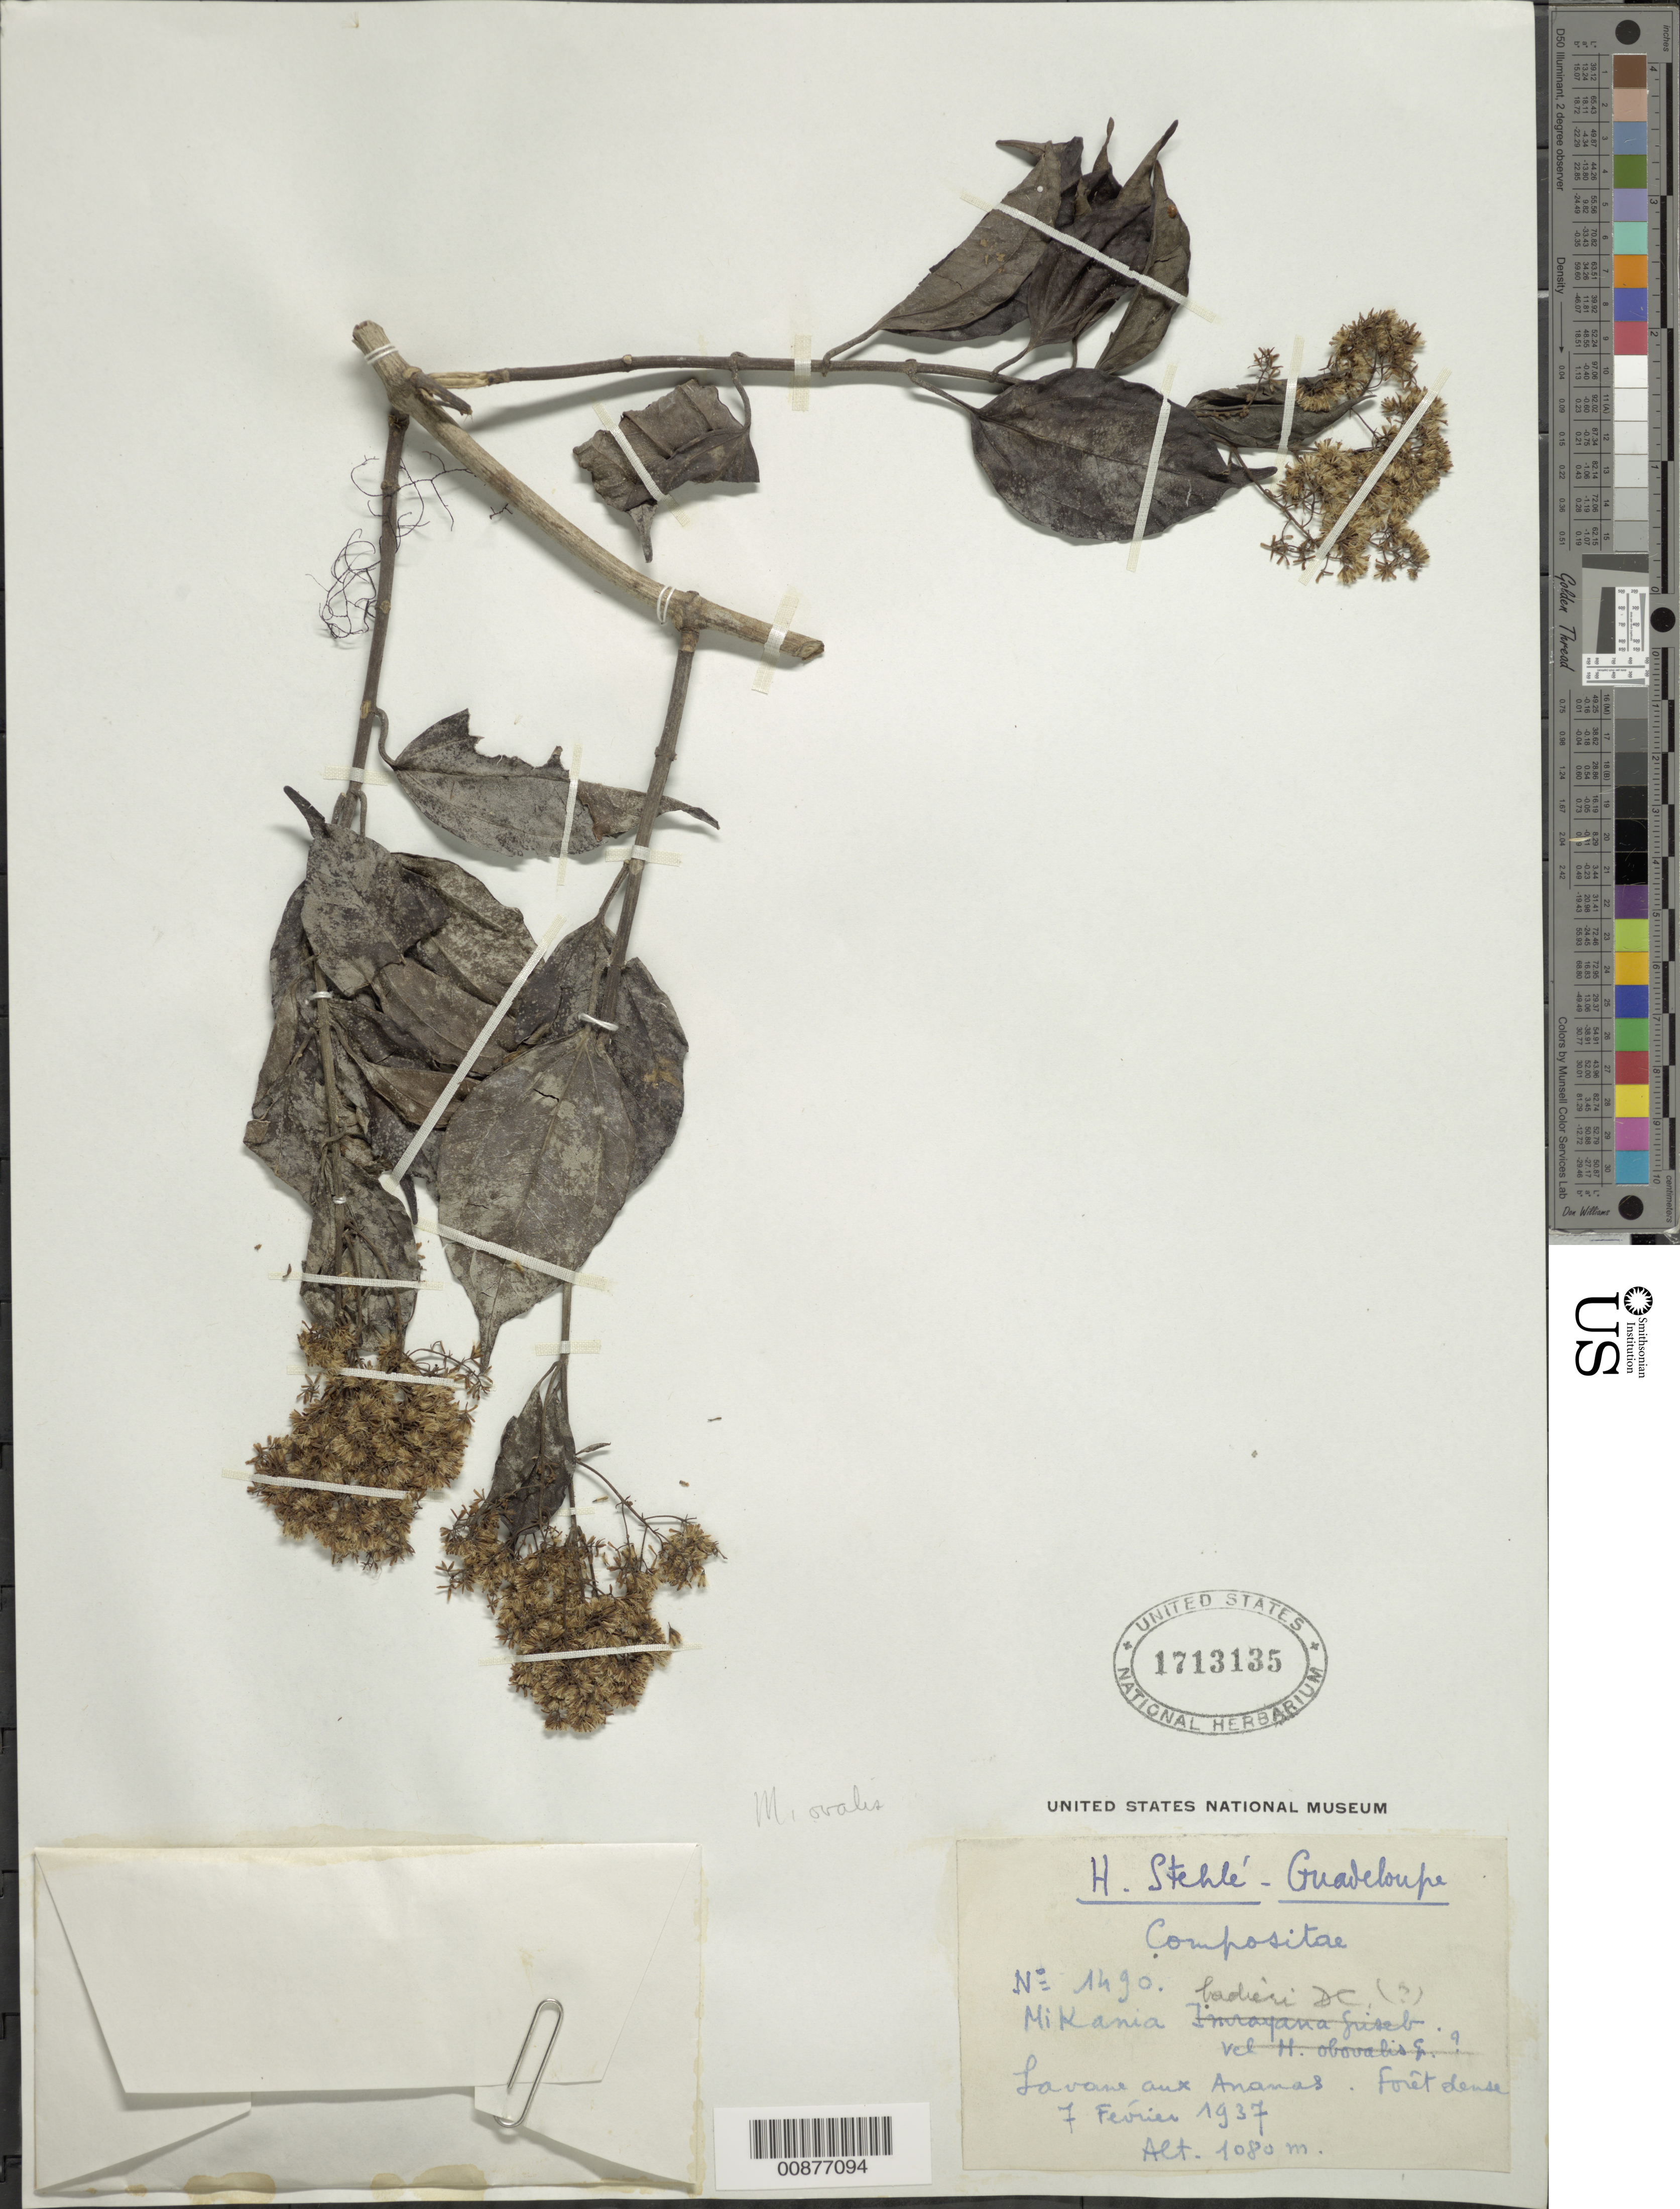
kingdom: Plantae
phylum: Tracheophyta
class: Magnoliopsida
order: Asterales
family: Asteraceae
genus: Mikania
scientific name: Mikania ovalis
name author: Griseb.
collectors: H. Stehlé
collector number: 1490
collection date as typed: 07 Feb 1937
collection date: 1937-02-07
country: Guadeloupe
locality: Lavane aux Ananas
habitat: Forêt dense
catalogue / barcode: US 1713135